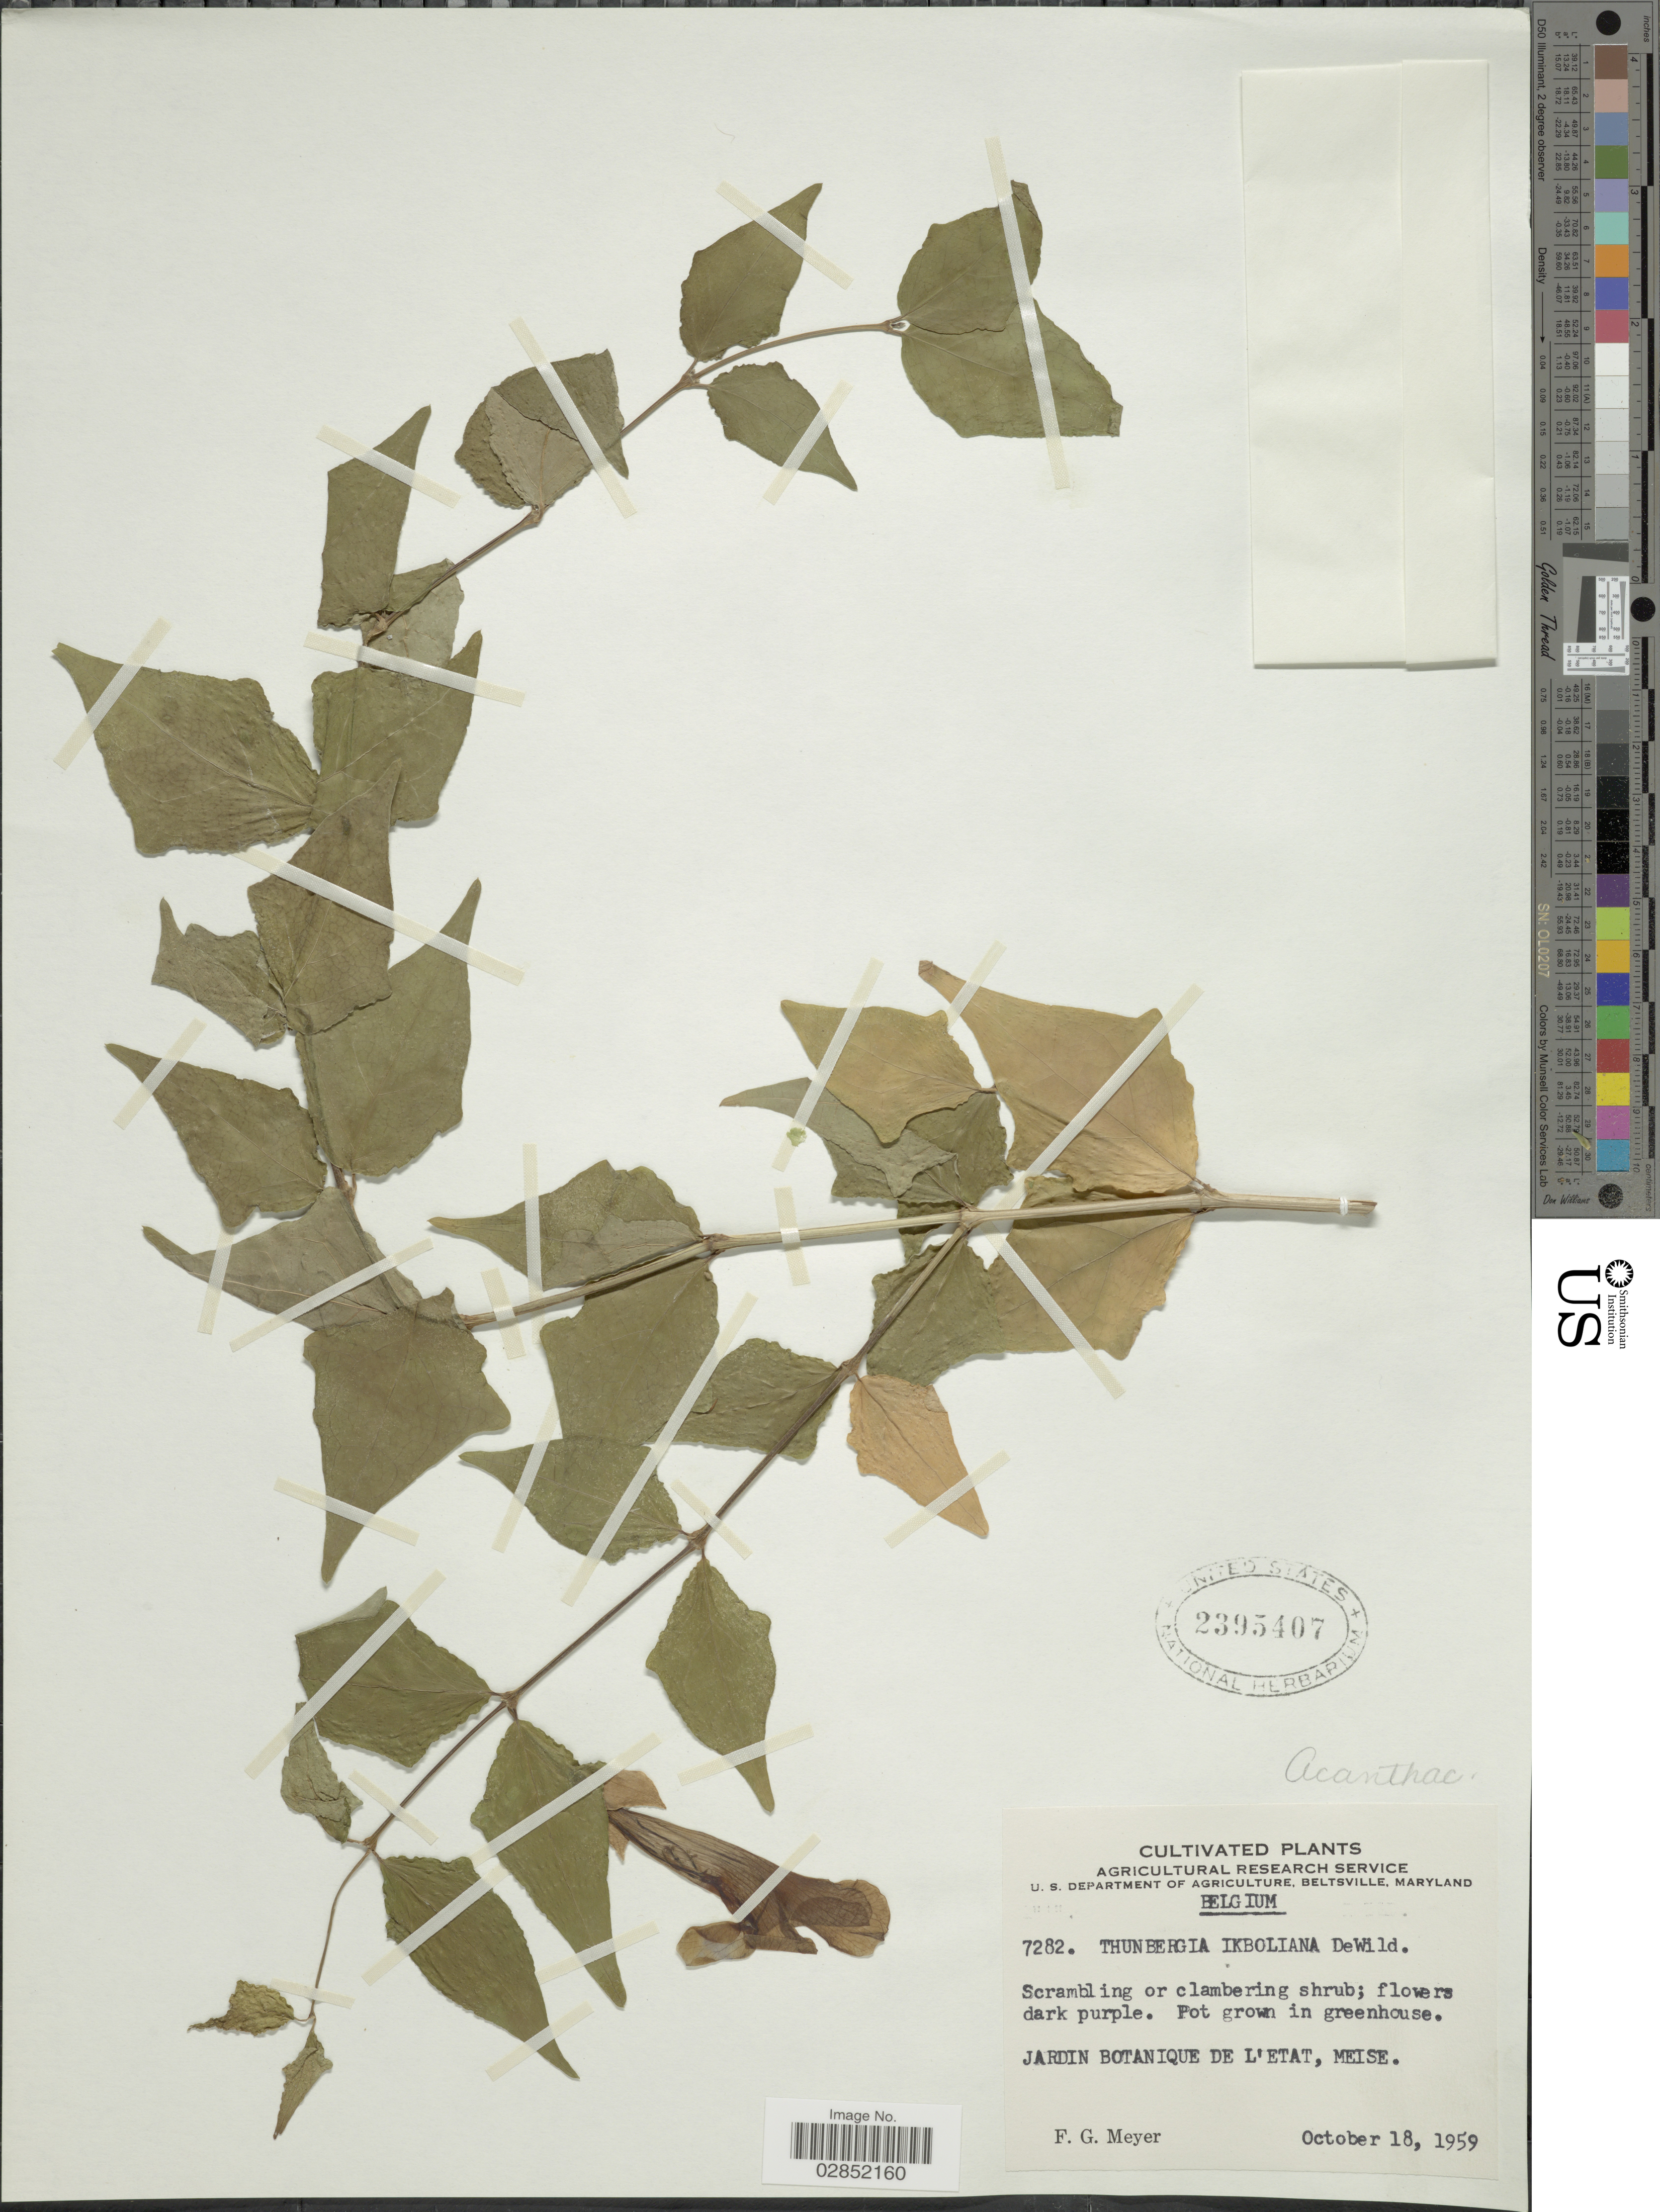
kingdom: Plantae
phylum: Tracheophyta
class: Magnoliopsida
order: Lamiales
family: Acanthaceae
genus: Thunbergia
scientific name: Thunbergia ikbaliana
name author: De Wild.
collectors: F. G. Meyer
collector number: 7282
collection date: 1959-10-18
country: Belgium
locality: Jardin Botanique de l'Etat, Meise.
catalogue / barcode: US 2395407